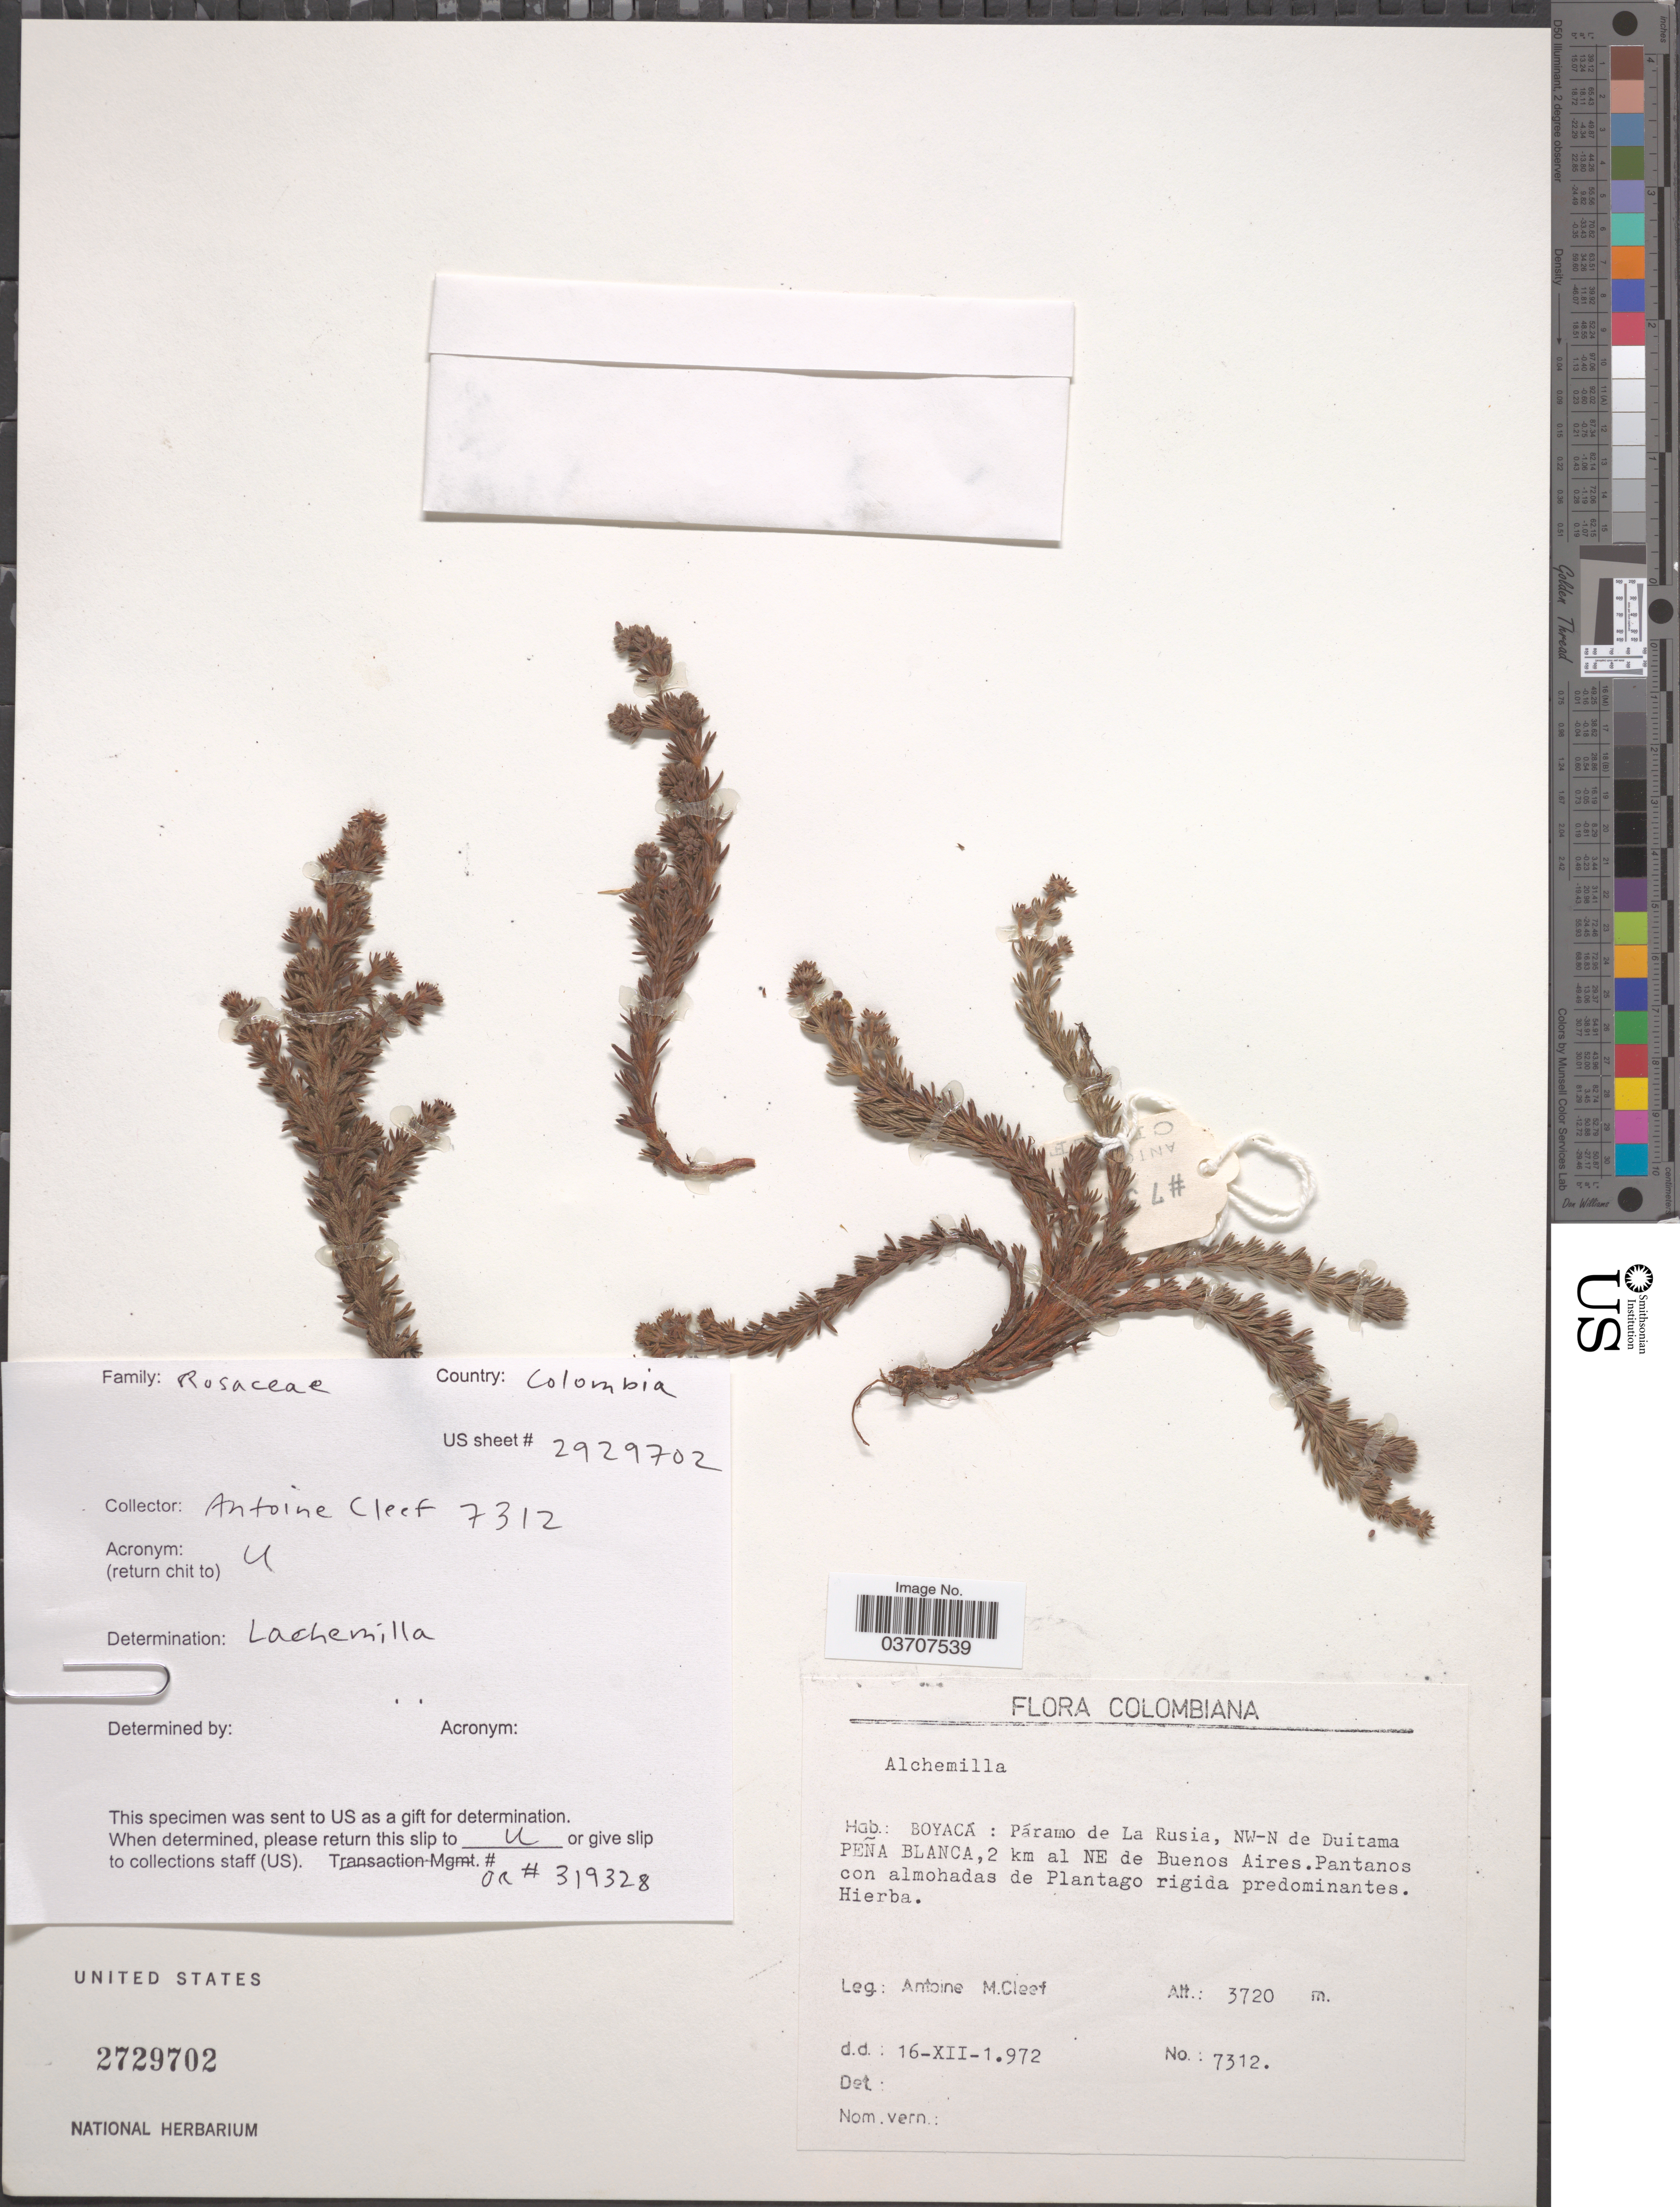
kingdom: Plantae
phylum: Tracheophyta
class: Magnoliopsida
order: Rosales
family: Rosaceae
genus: Alchemilla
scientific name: Alchemilla hispidula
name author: L.M. Perry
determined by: Dorr, L. J., (BOT), Smithsonian Institution - National Museum of Natural History (UNITED STATES)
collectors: A. M. Cleef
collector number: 7312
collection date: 1972-12-16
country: Colombia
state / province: Boyacá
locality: Páramo de La Rusia, NW-N de Duitama Peña Blanca, 2 km al NE de Buenos Aires.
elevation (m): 3720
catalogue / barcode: US 2729702